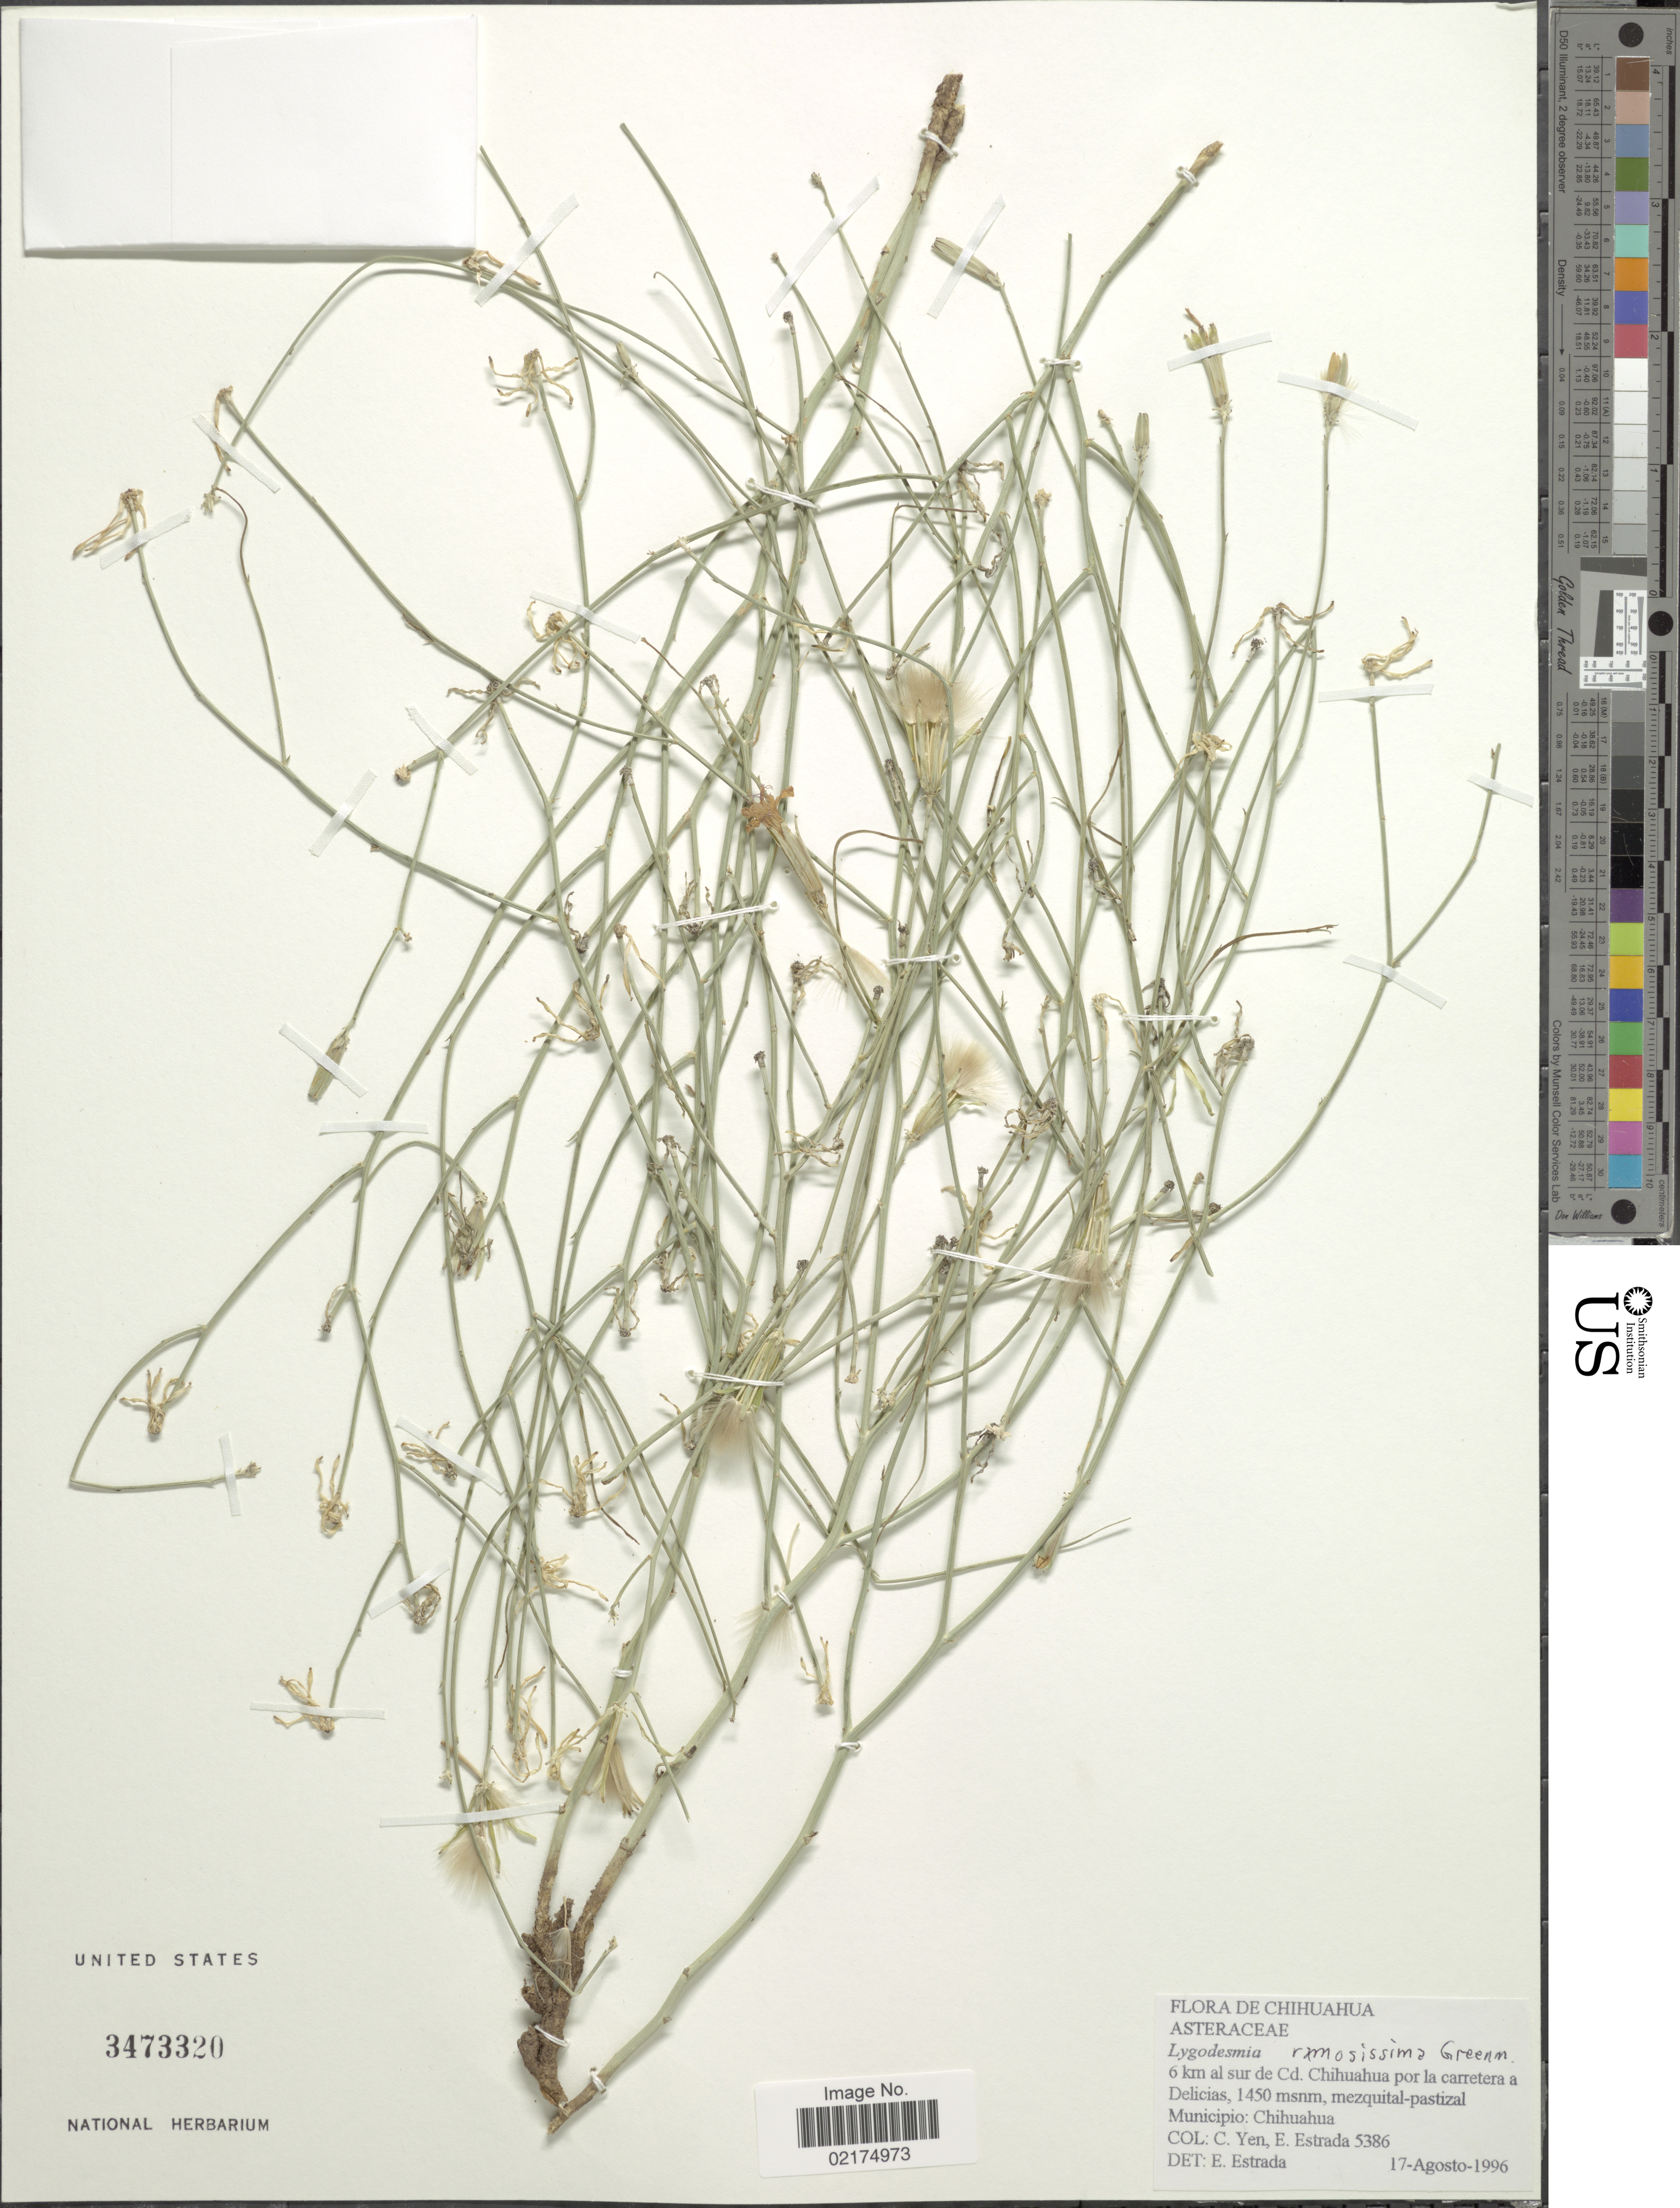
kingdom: Plantae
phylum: Tracheophyta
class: Magnoliopsida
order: Asterales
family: Asteraceae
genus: Lygodesmia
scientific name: Lygodesmia ramosissima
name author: Greenm.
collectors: C. Yen & E. Estrada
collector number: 5386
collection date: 1996-08-17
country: Mexico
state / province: Chihuahua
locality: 6 km al sur. de Cd. Chihuahua por la carretera a Delicias, Municipio: Chihuahua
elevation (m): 1450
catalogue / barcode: US 3473320